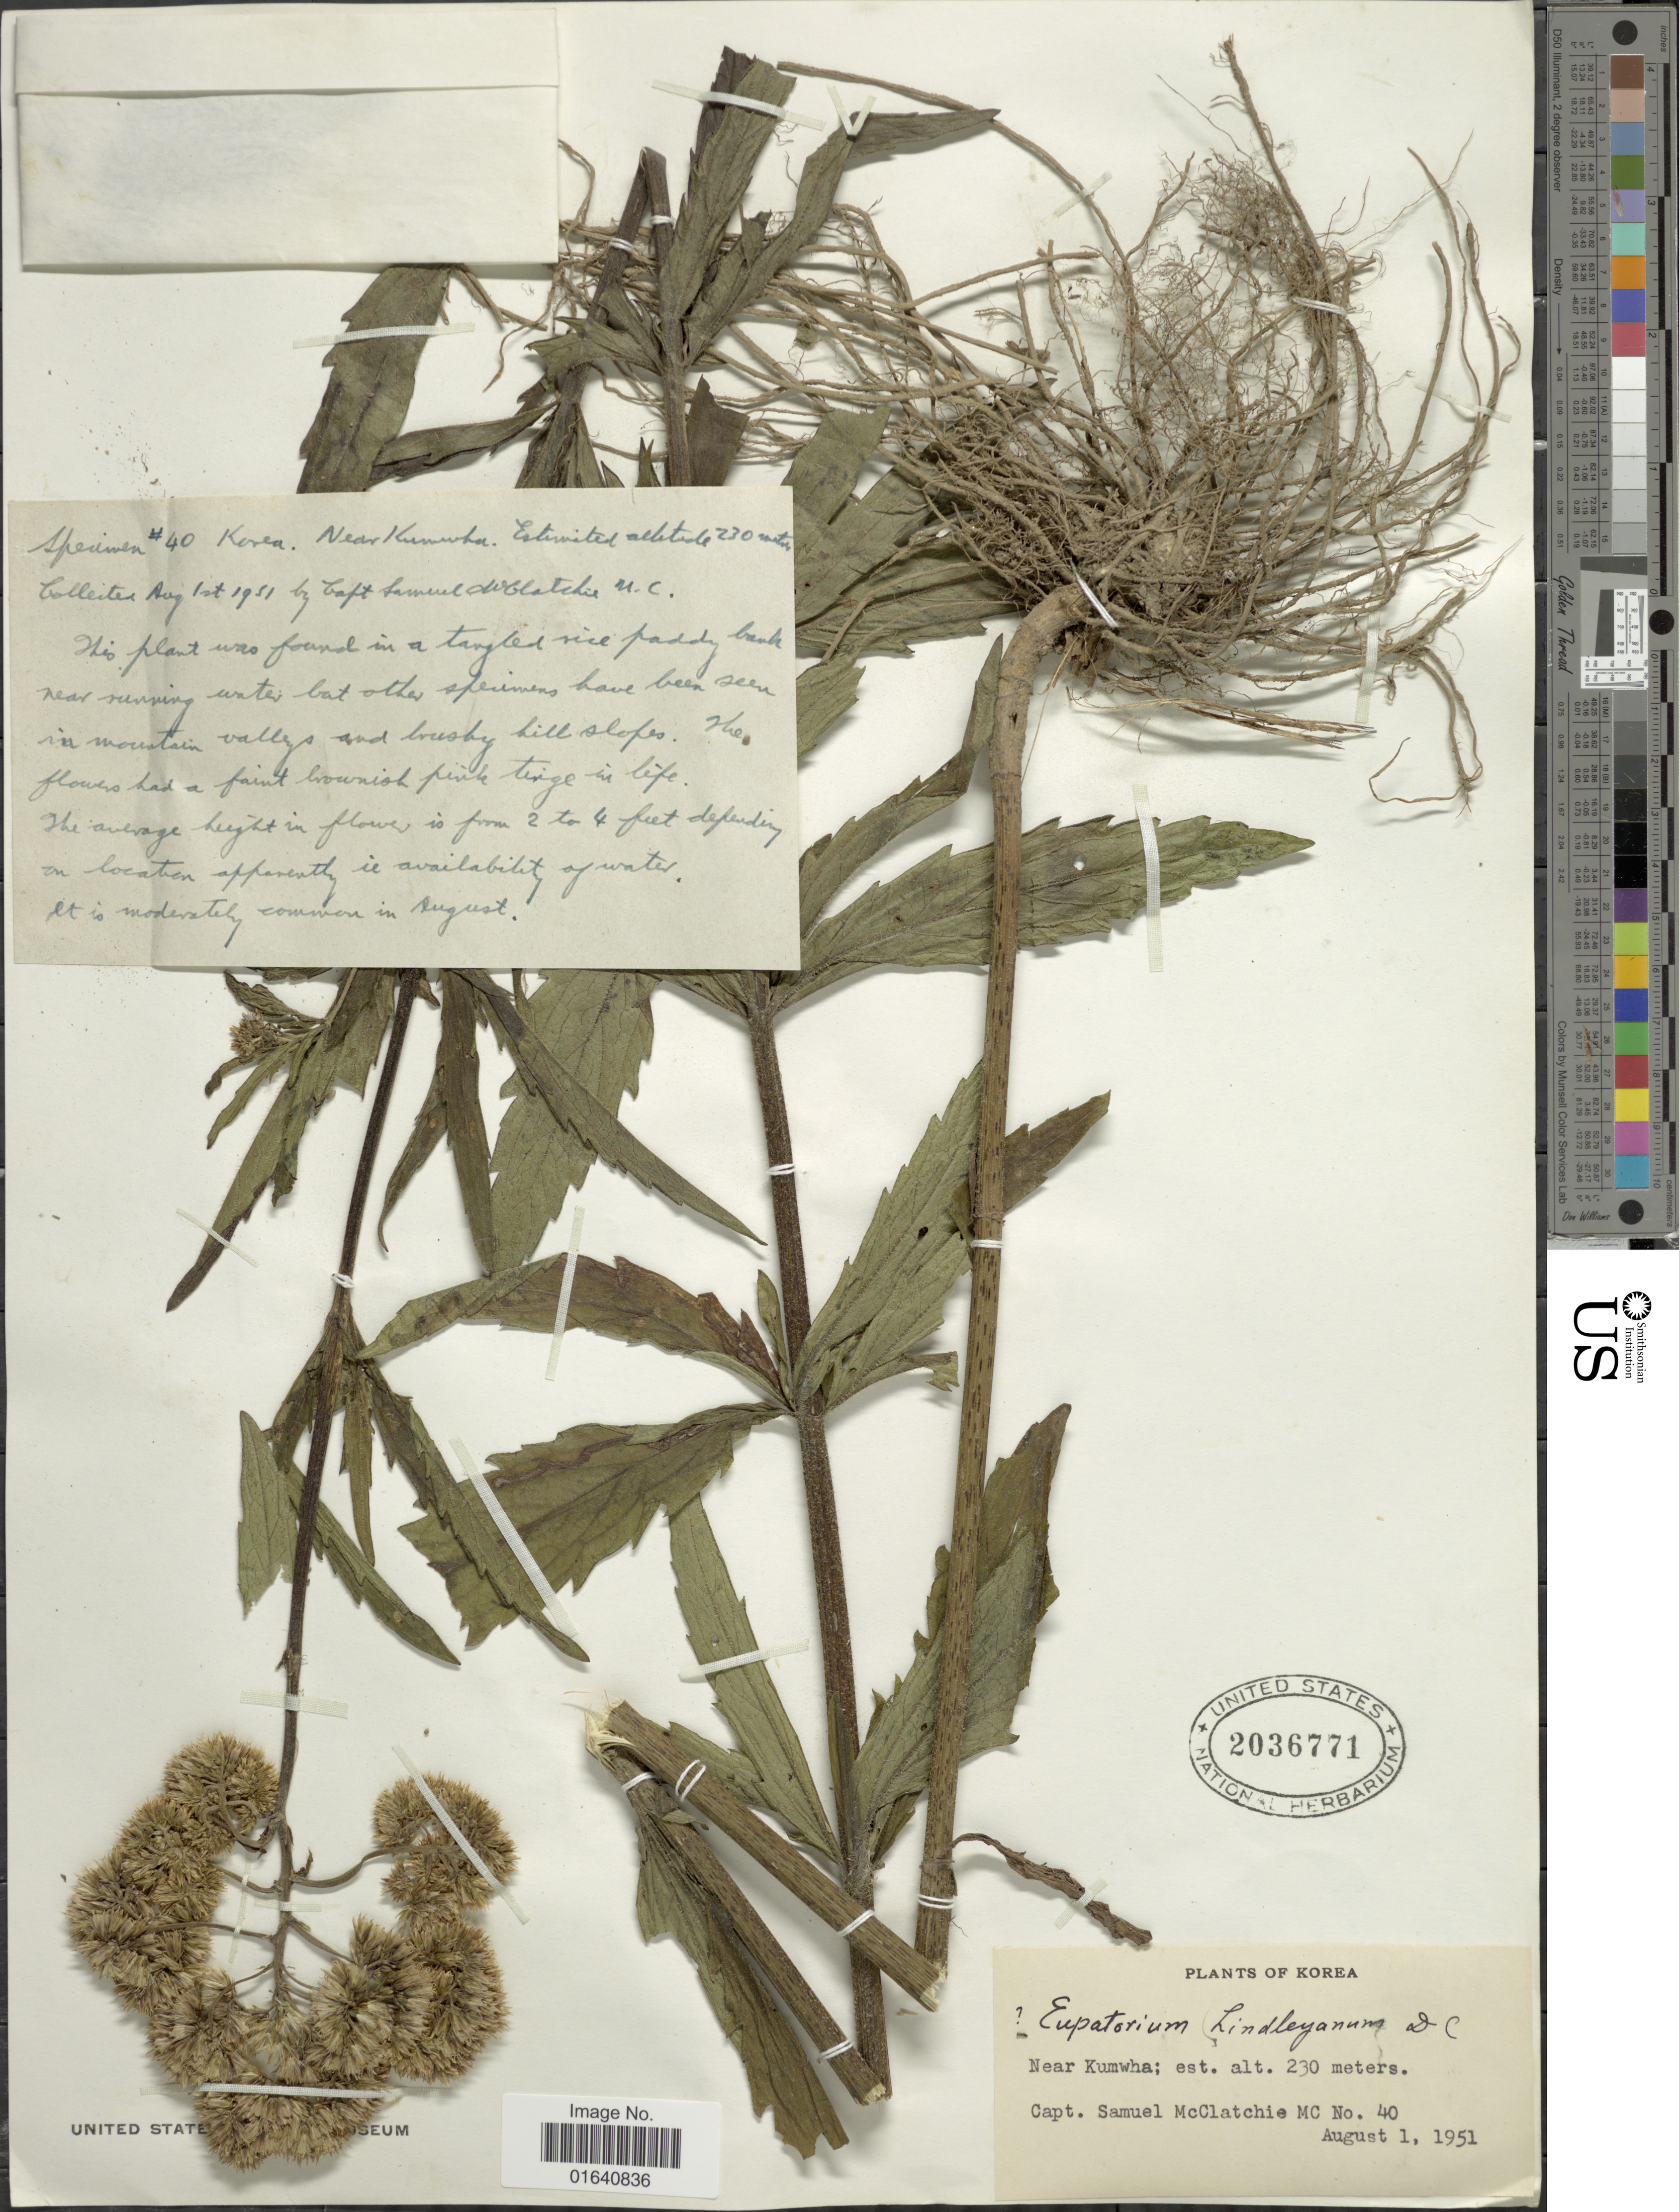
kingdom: Plantae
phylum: Tracheophyta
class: Magnoliopsida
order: Asterales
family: Asteraceae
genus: Eupatorium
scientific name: Eupatorium lindleyanum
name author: DC.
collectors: S. McClatchie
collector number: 40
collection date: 1951-08-01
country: South Korea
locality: Near Kumwha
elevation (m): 230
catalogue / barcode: US 2036771